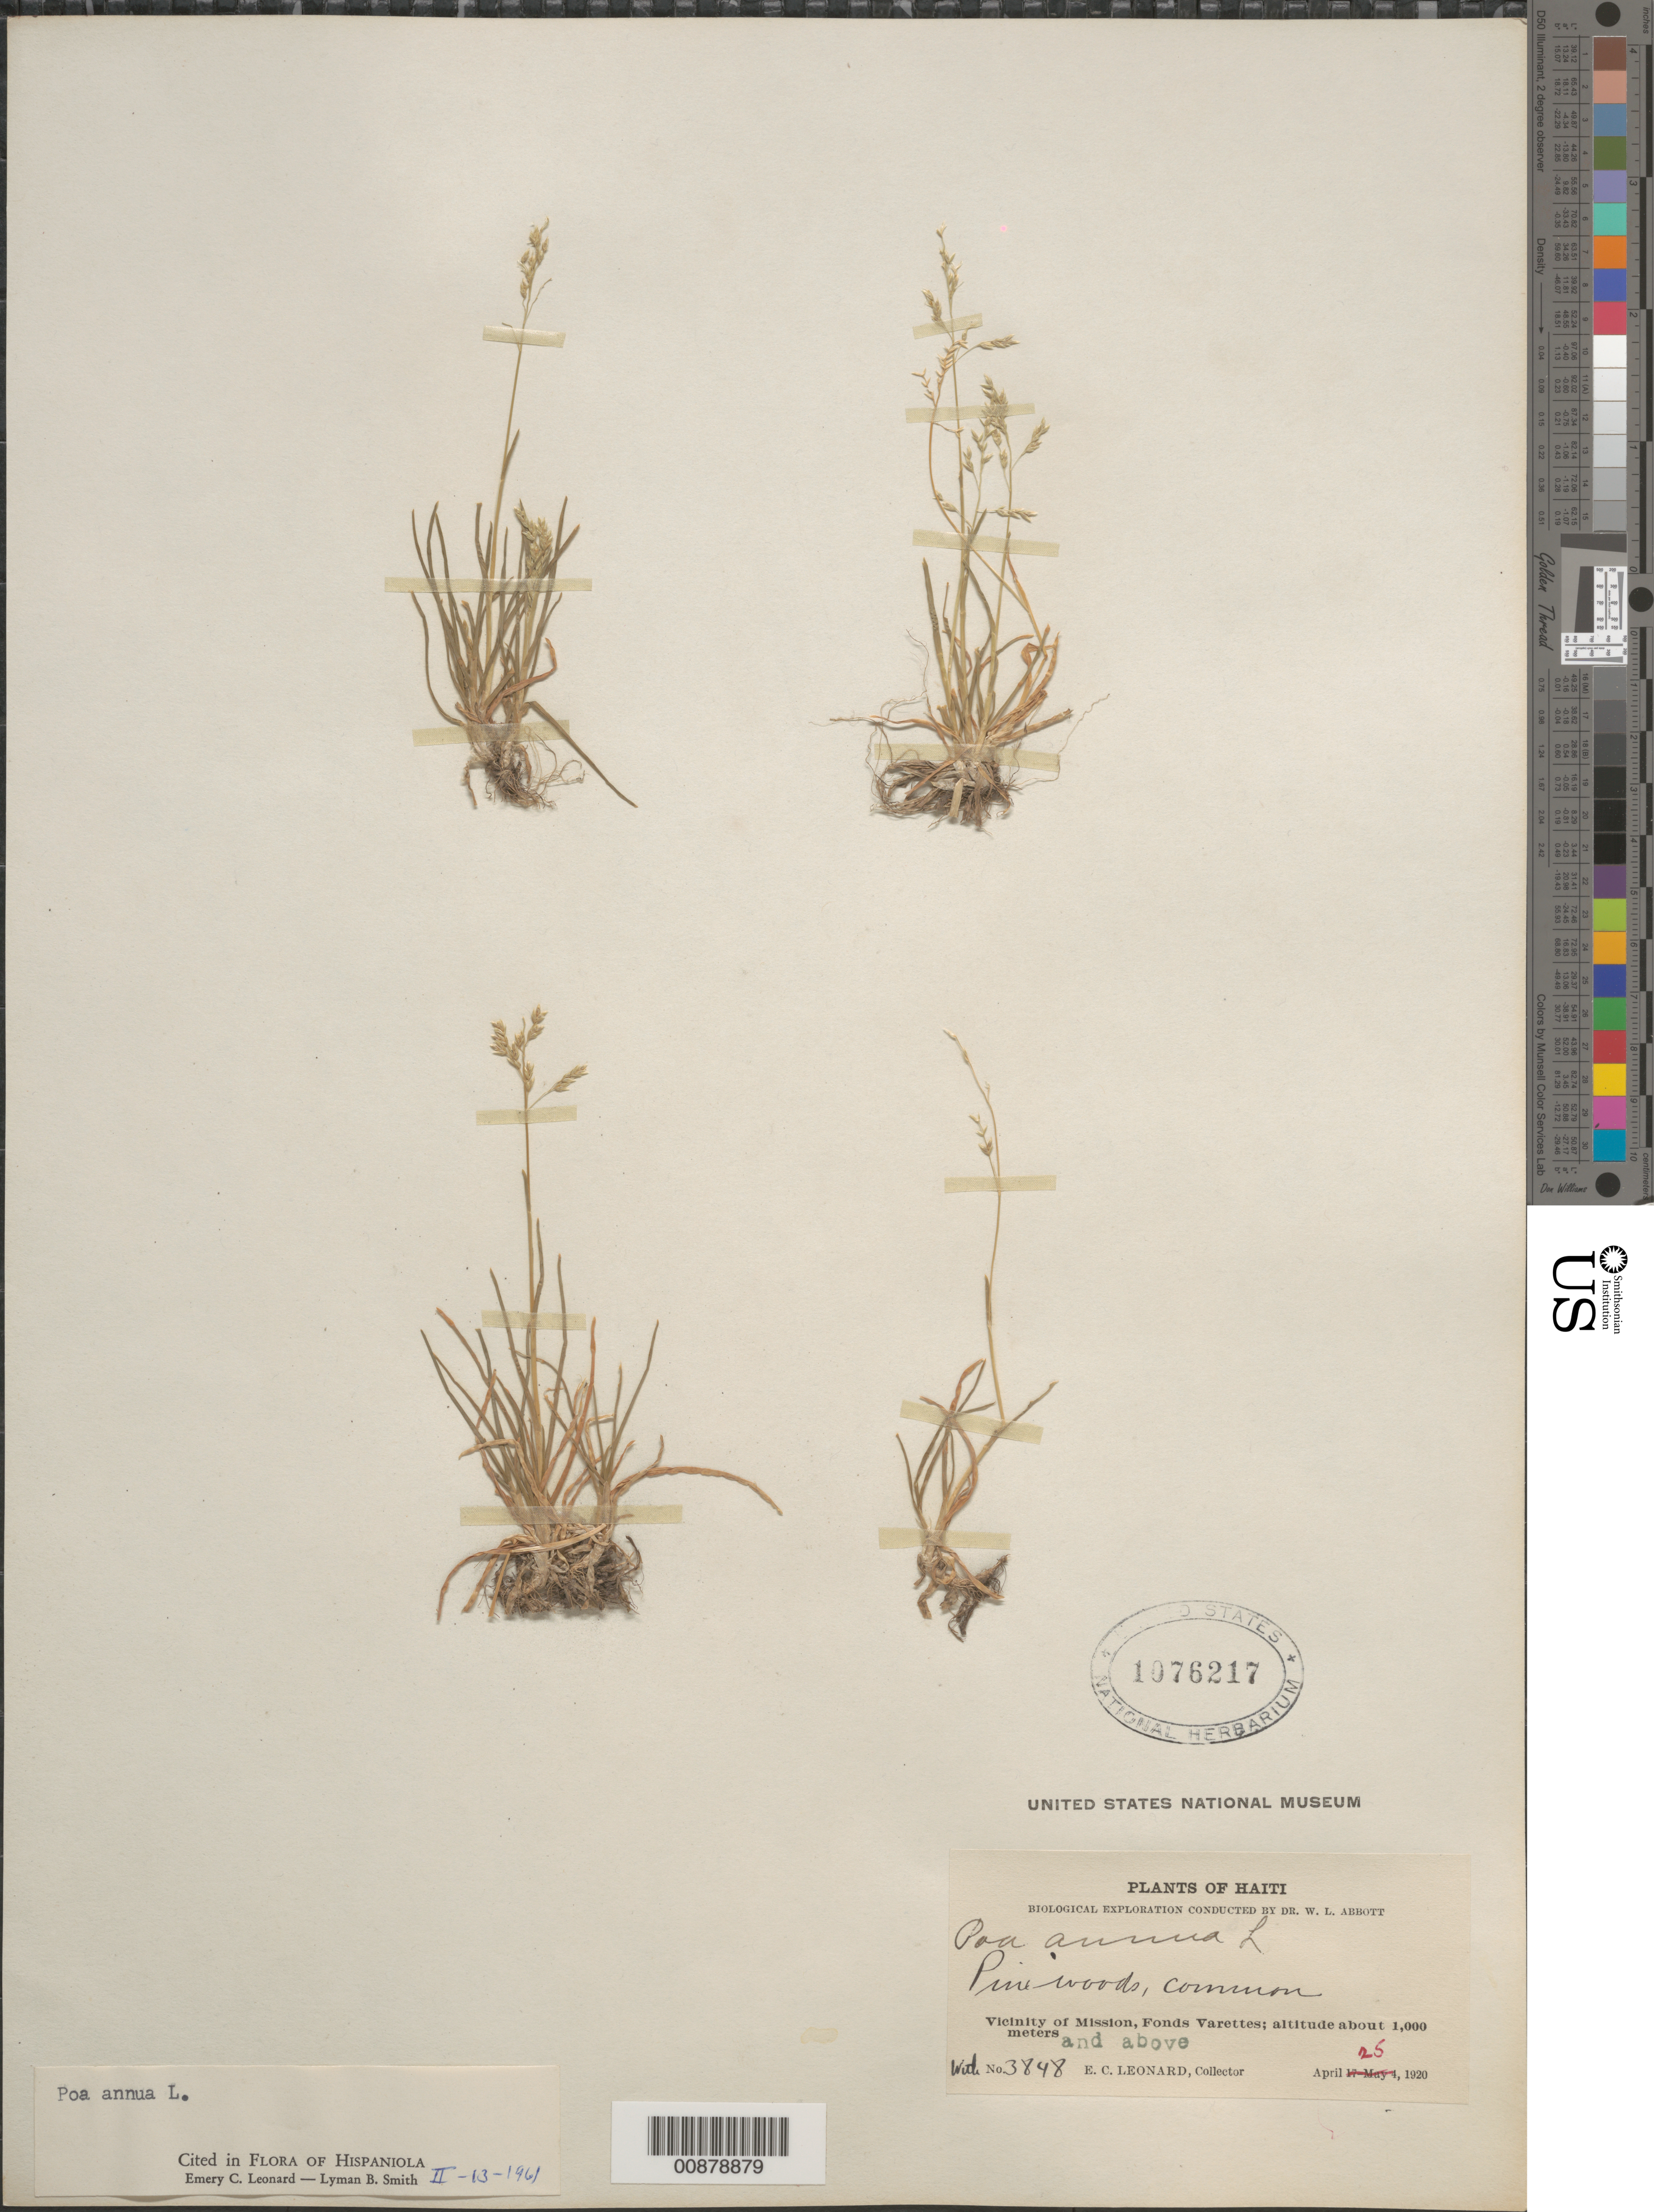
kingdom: Plantae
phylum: Tracheophyta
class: Liliopsida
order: Poales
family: Poaceae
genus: Poa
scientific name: Poa annua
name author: L.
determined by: Leonard, E. C.; Smith, L. B.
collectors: E. C. Leonard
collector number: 3848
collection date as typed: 25 Apr 1920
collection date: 1920-04-25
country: Haiti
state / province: Óuest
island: Hispaniola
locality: Vicinity of Mission, Fonds Varettes.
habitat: Pine woods.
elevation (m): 1000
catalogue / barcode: US 1076217